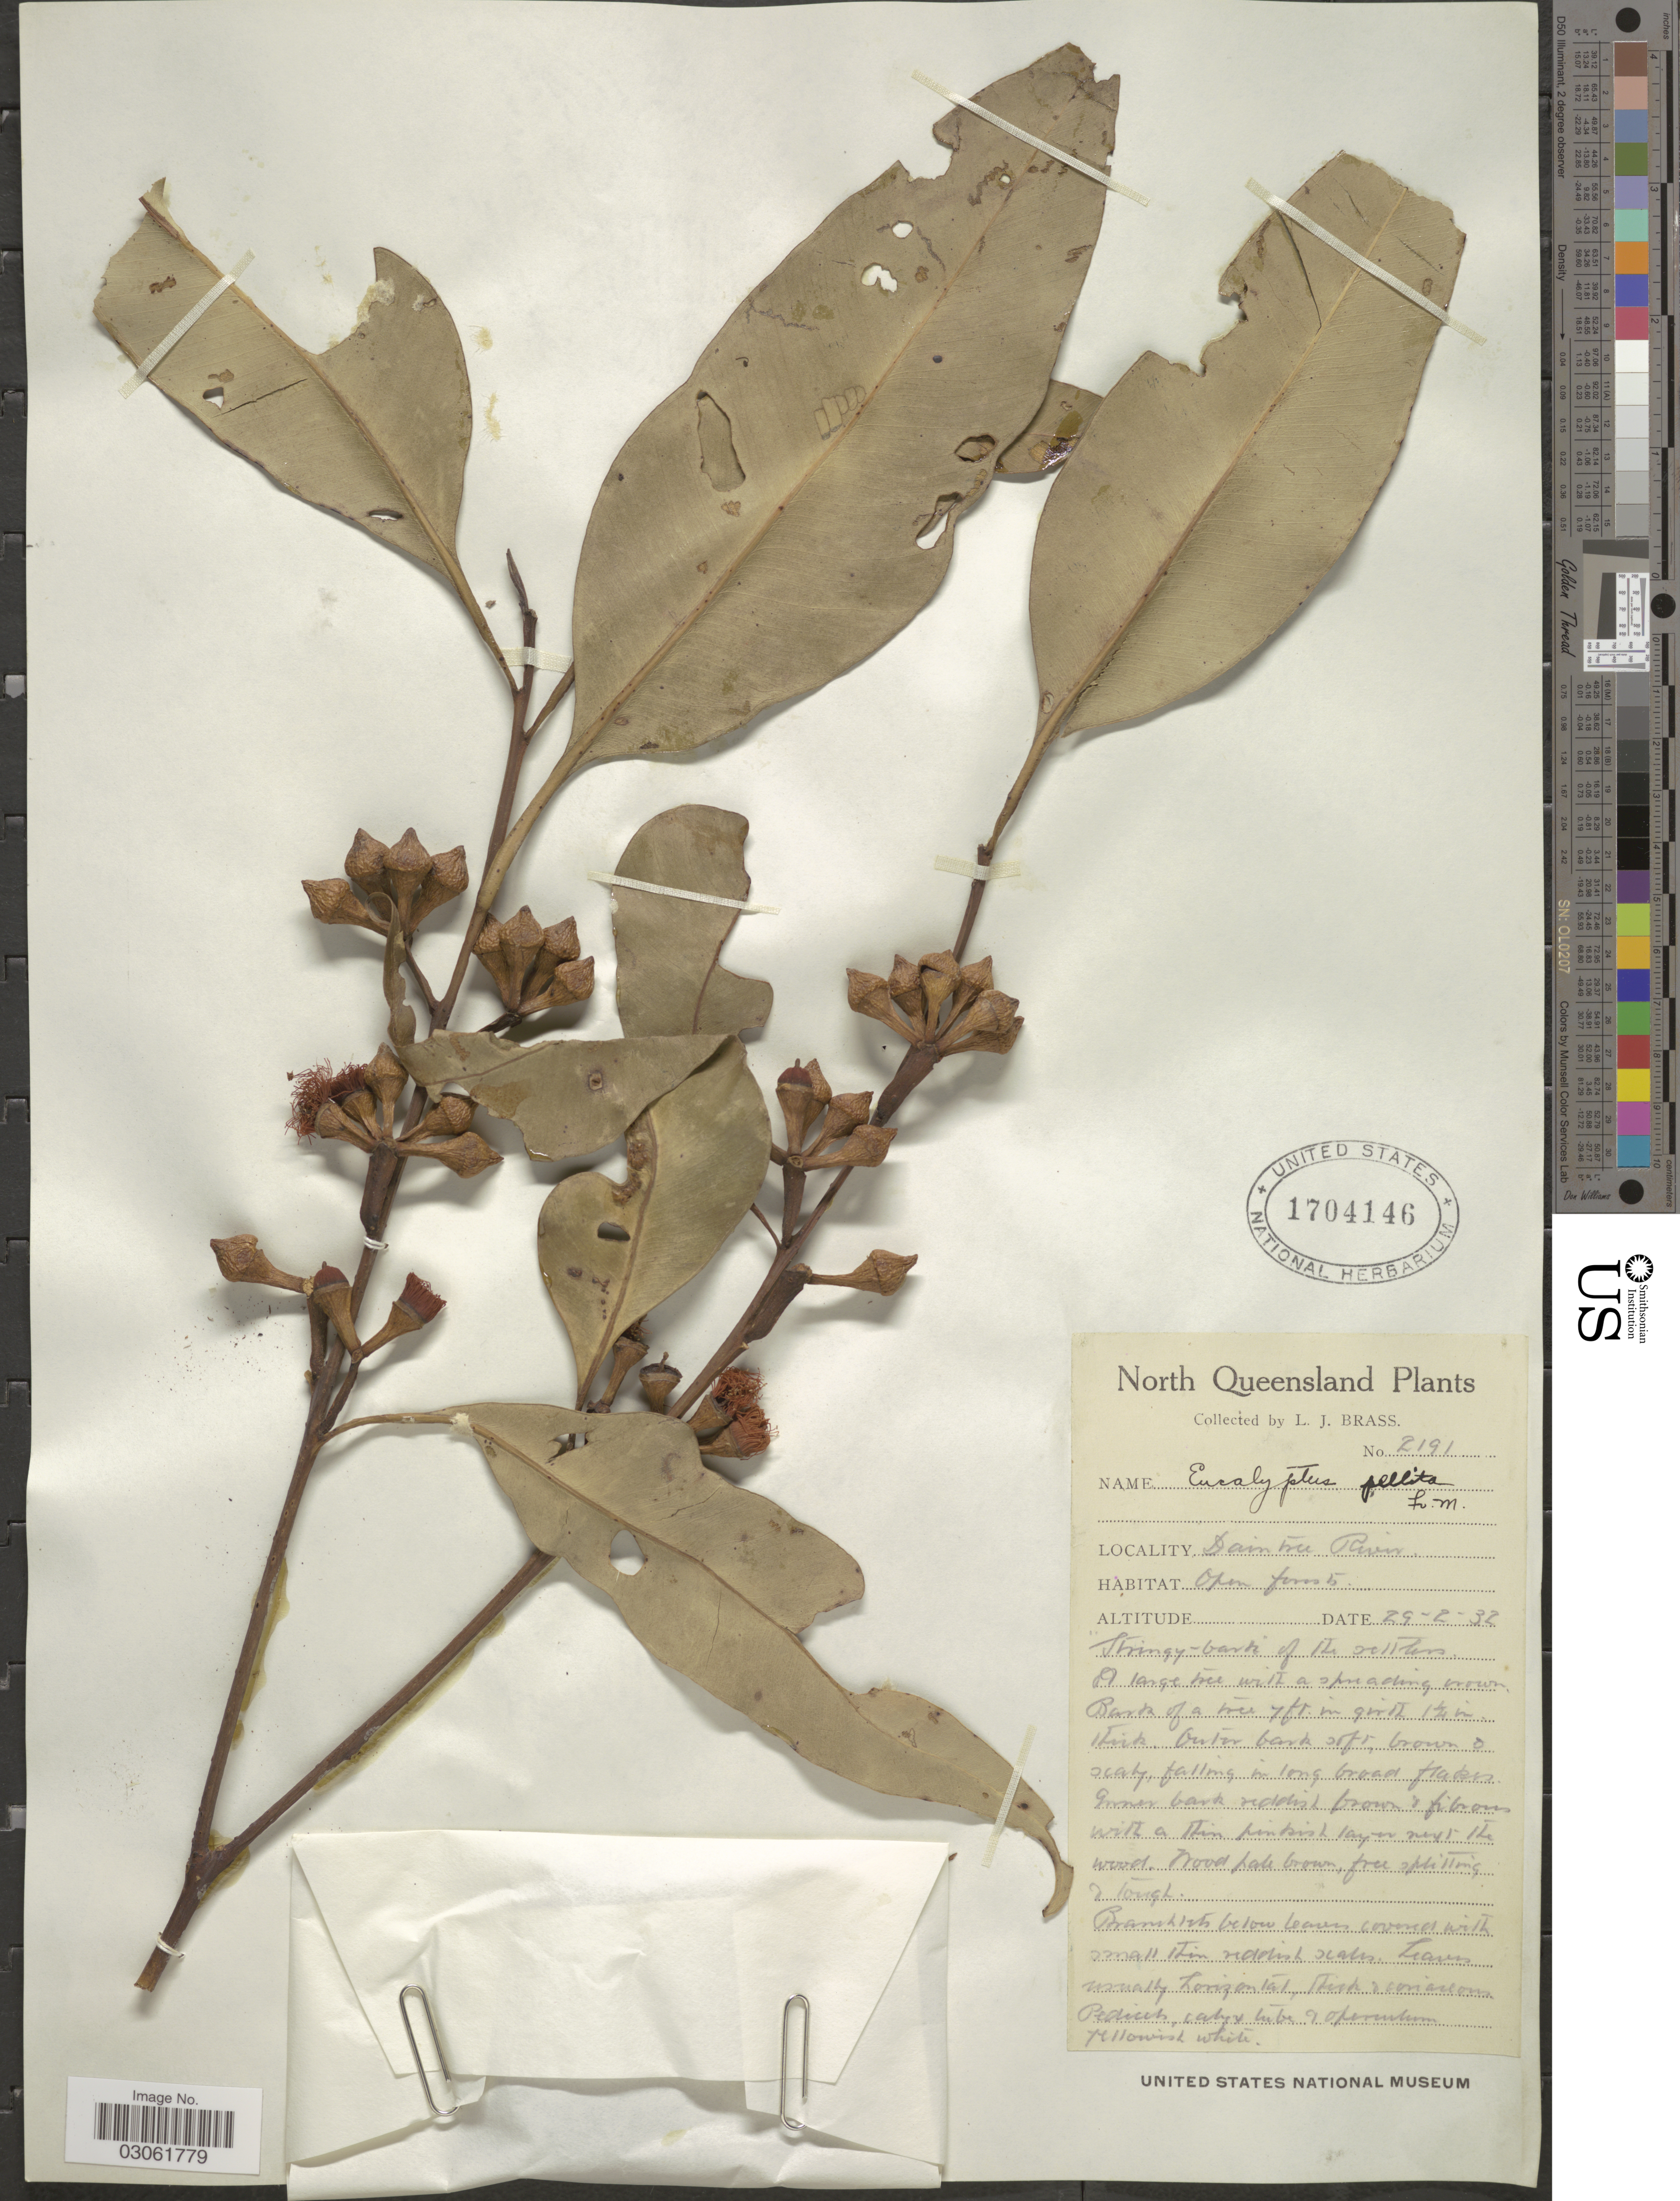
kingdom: Plantae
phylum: Tracheophyta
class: Magnoliopsida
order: Myrtales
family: Myrtaceae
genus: Eucalyptus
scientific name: Eucalyptus pellita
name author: F. Muell.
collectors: L. J. Brass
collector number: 2191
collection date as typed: Transcribed d/m/y: 29/2/32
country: Australia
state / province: Queensland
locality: North Queensland. Daintree river.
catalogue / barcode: US 1704146